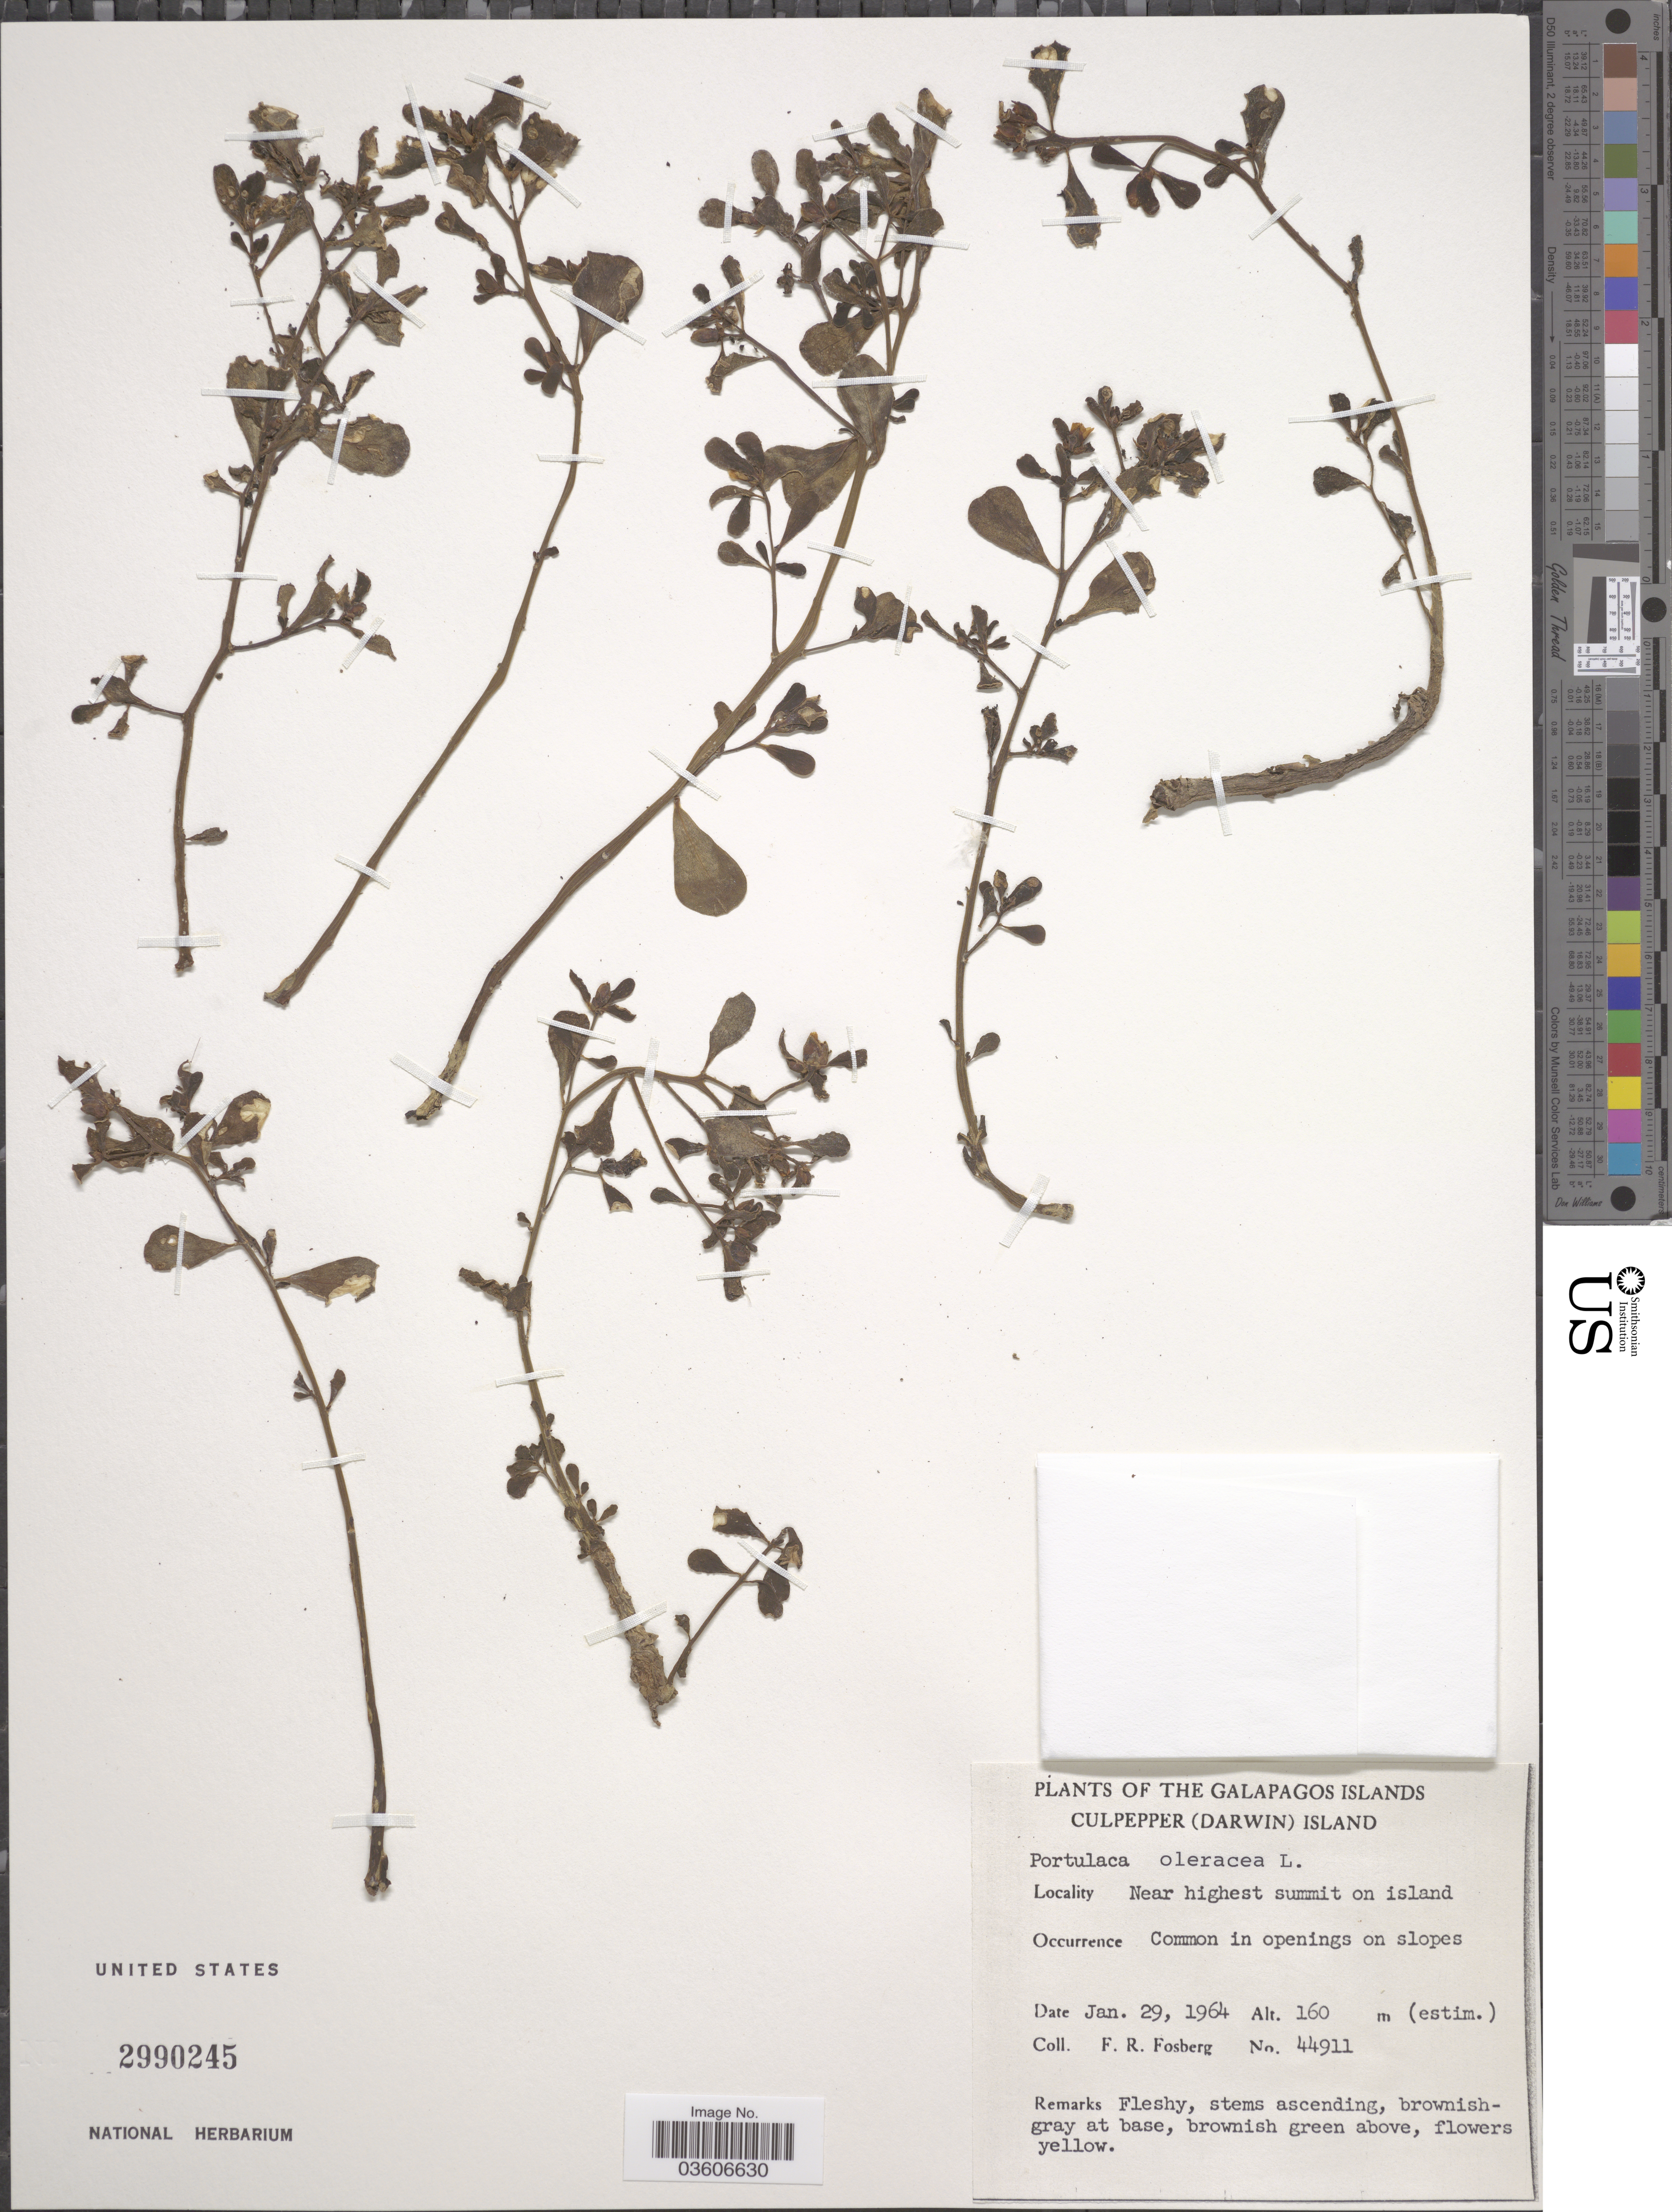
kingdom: Plantae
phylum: Tracheophyta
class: Magnoliopsida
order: Caryophyllales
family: Portulacaceae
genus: Portulaca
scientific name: Portulaca oleracea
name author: L.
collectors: F. R. Fosberg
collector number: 44911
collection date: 1964-01-29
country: Ecuador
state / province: Colón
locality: The Galapagos Islands. Culpepper (Darwin) Island. Near highest summit on island.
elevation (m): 160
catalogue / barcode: US 2990245